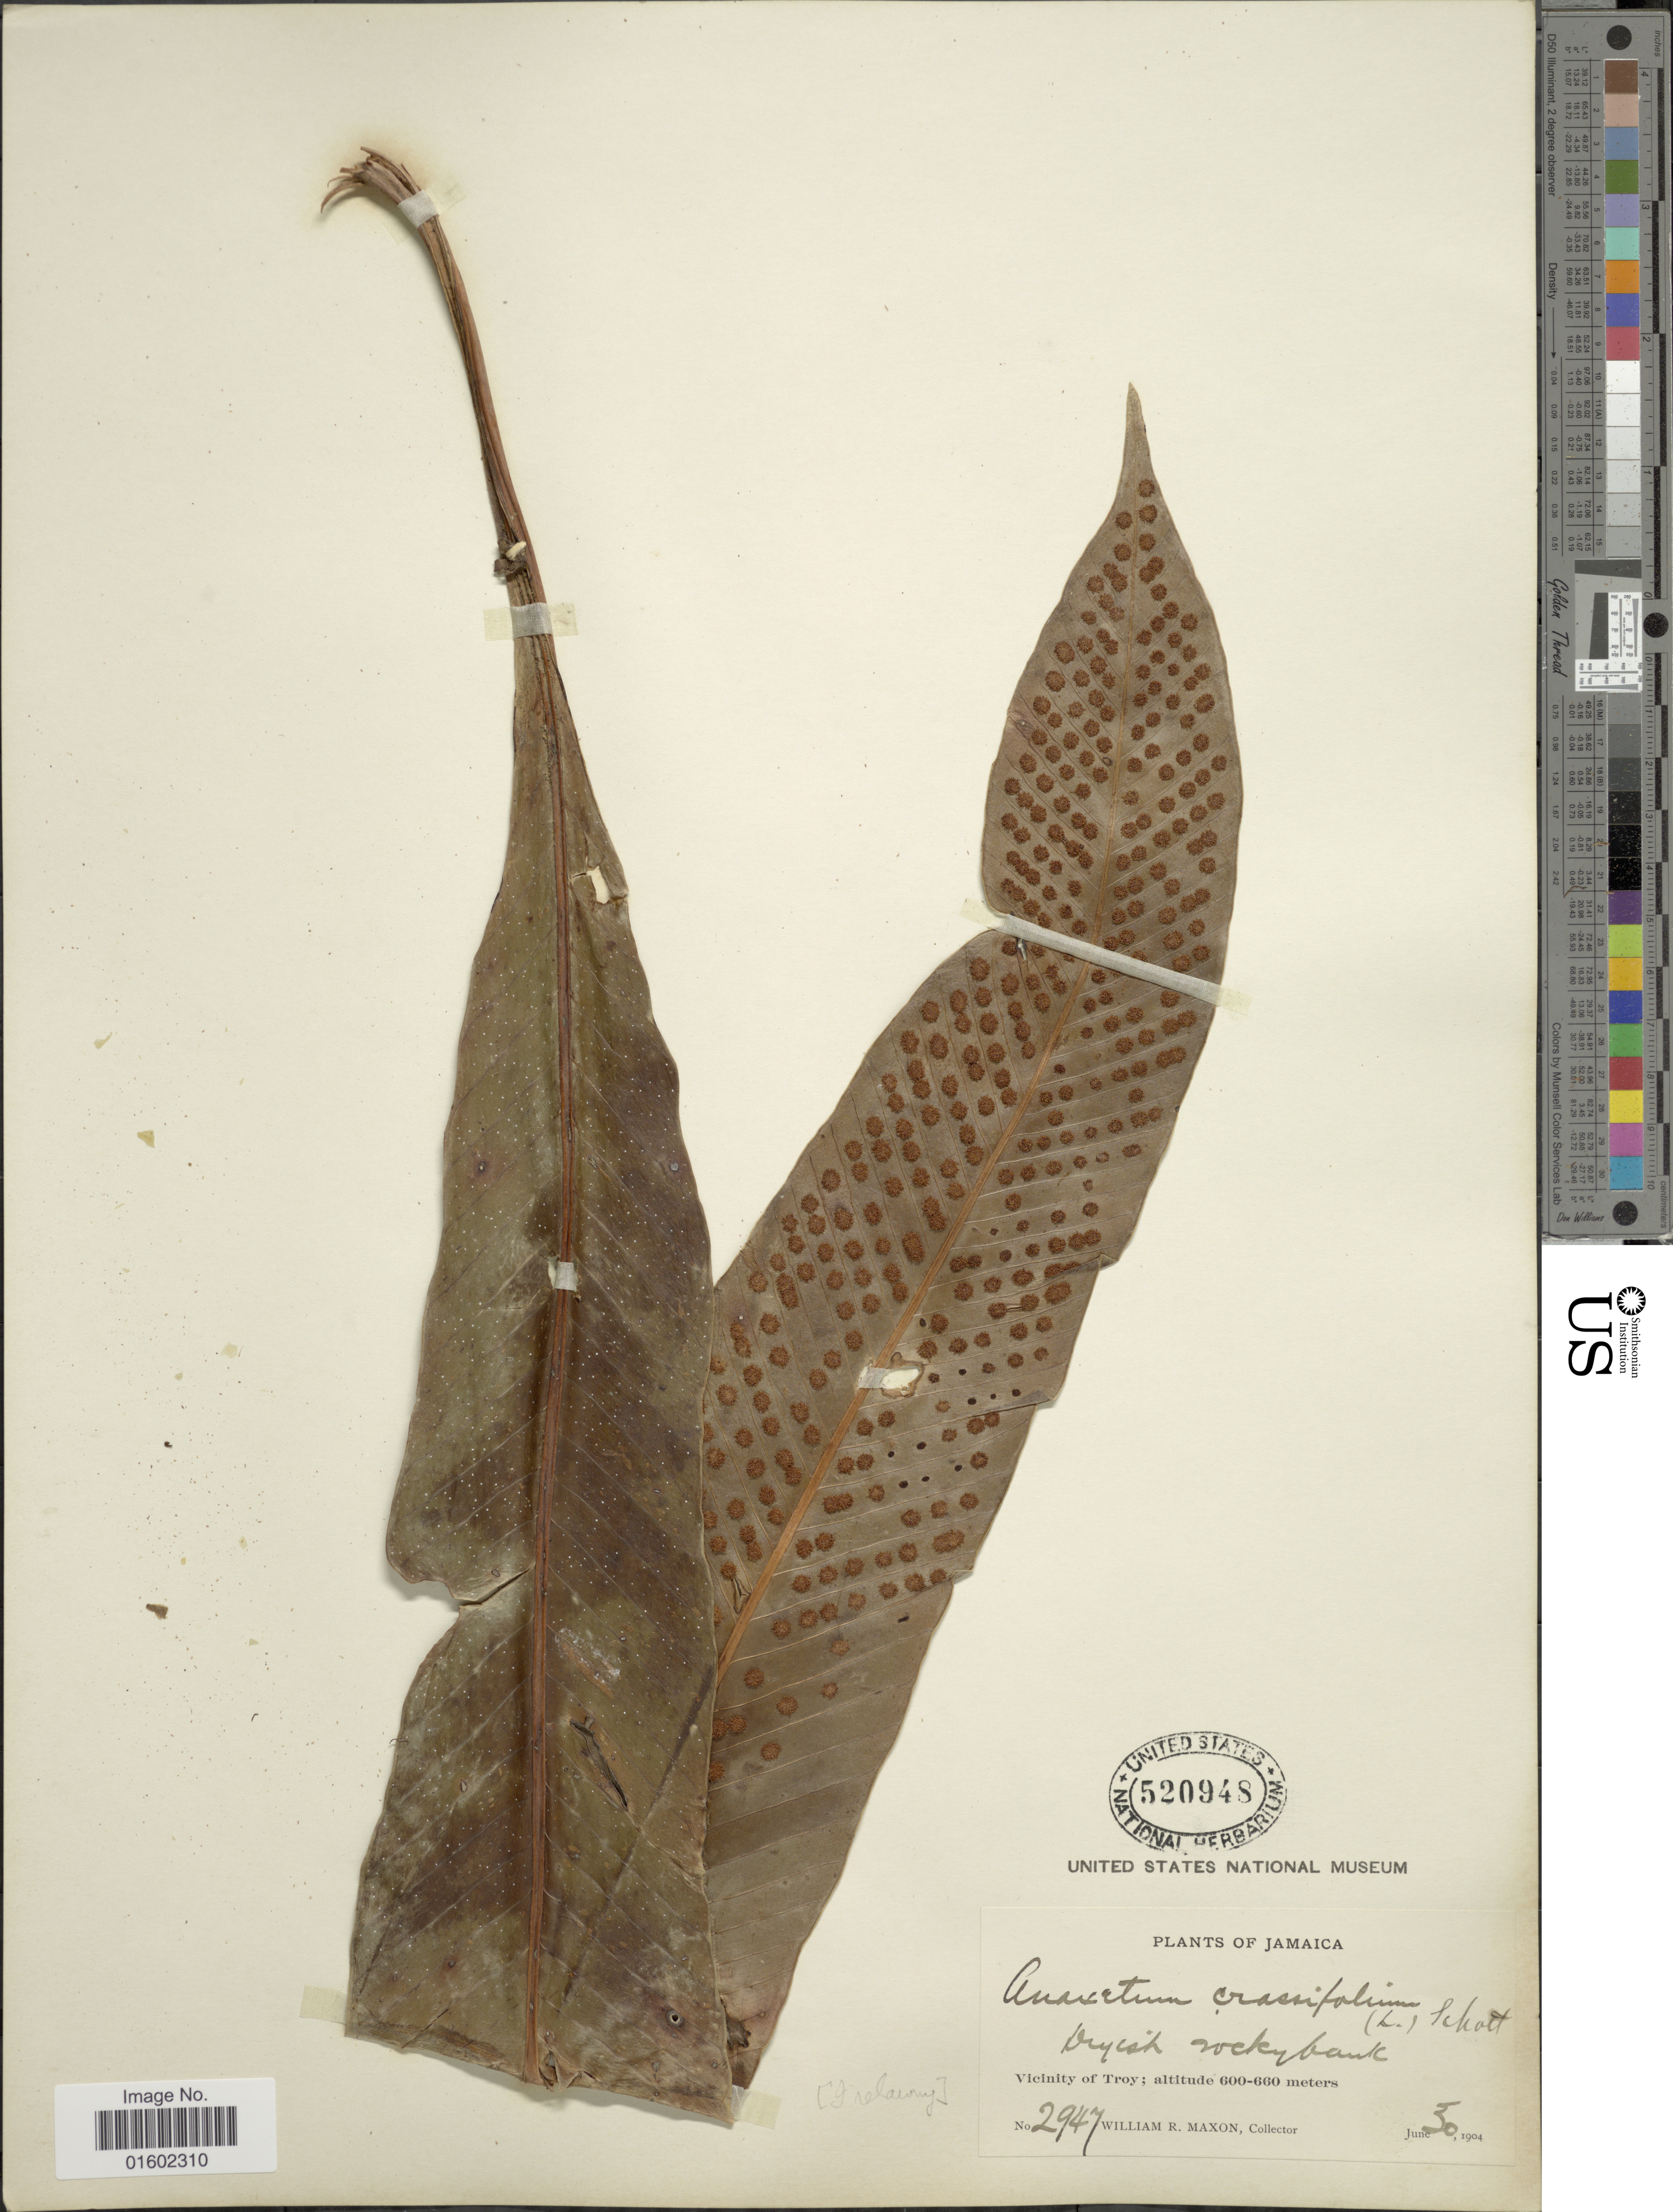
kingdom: Plantae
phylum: Tracheophyta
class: Polypodiopsida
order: Polypodiales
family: Polypodiaceae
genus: Niphidium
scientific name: Niphidium crassifolium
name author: (L.) Lellinger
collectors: W. R. Maxon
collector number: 2947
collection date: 1904-06-30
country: Jamaica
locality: Vicinity of Troy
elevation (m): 600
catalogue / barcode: US 520948